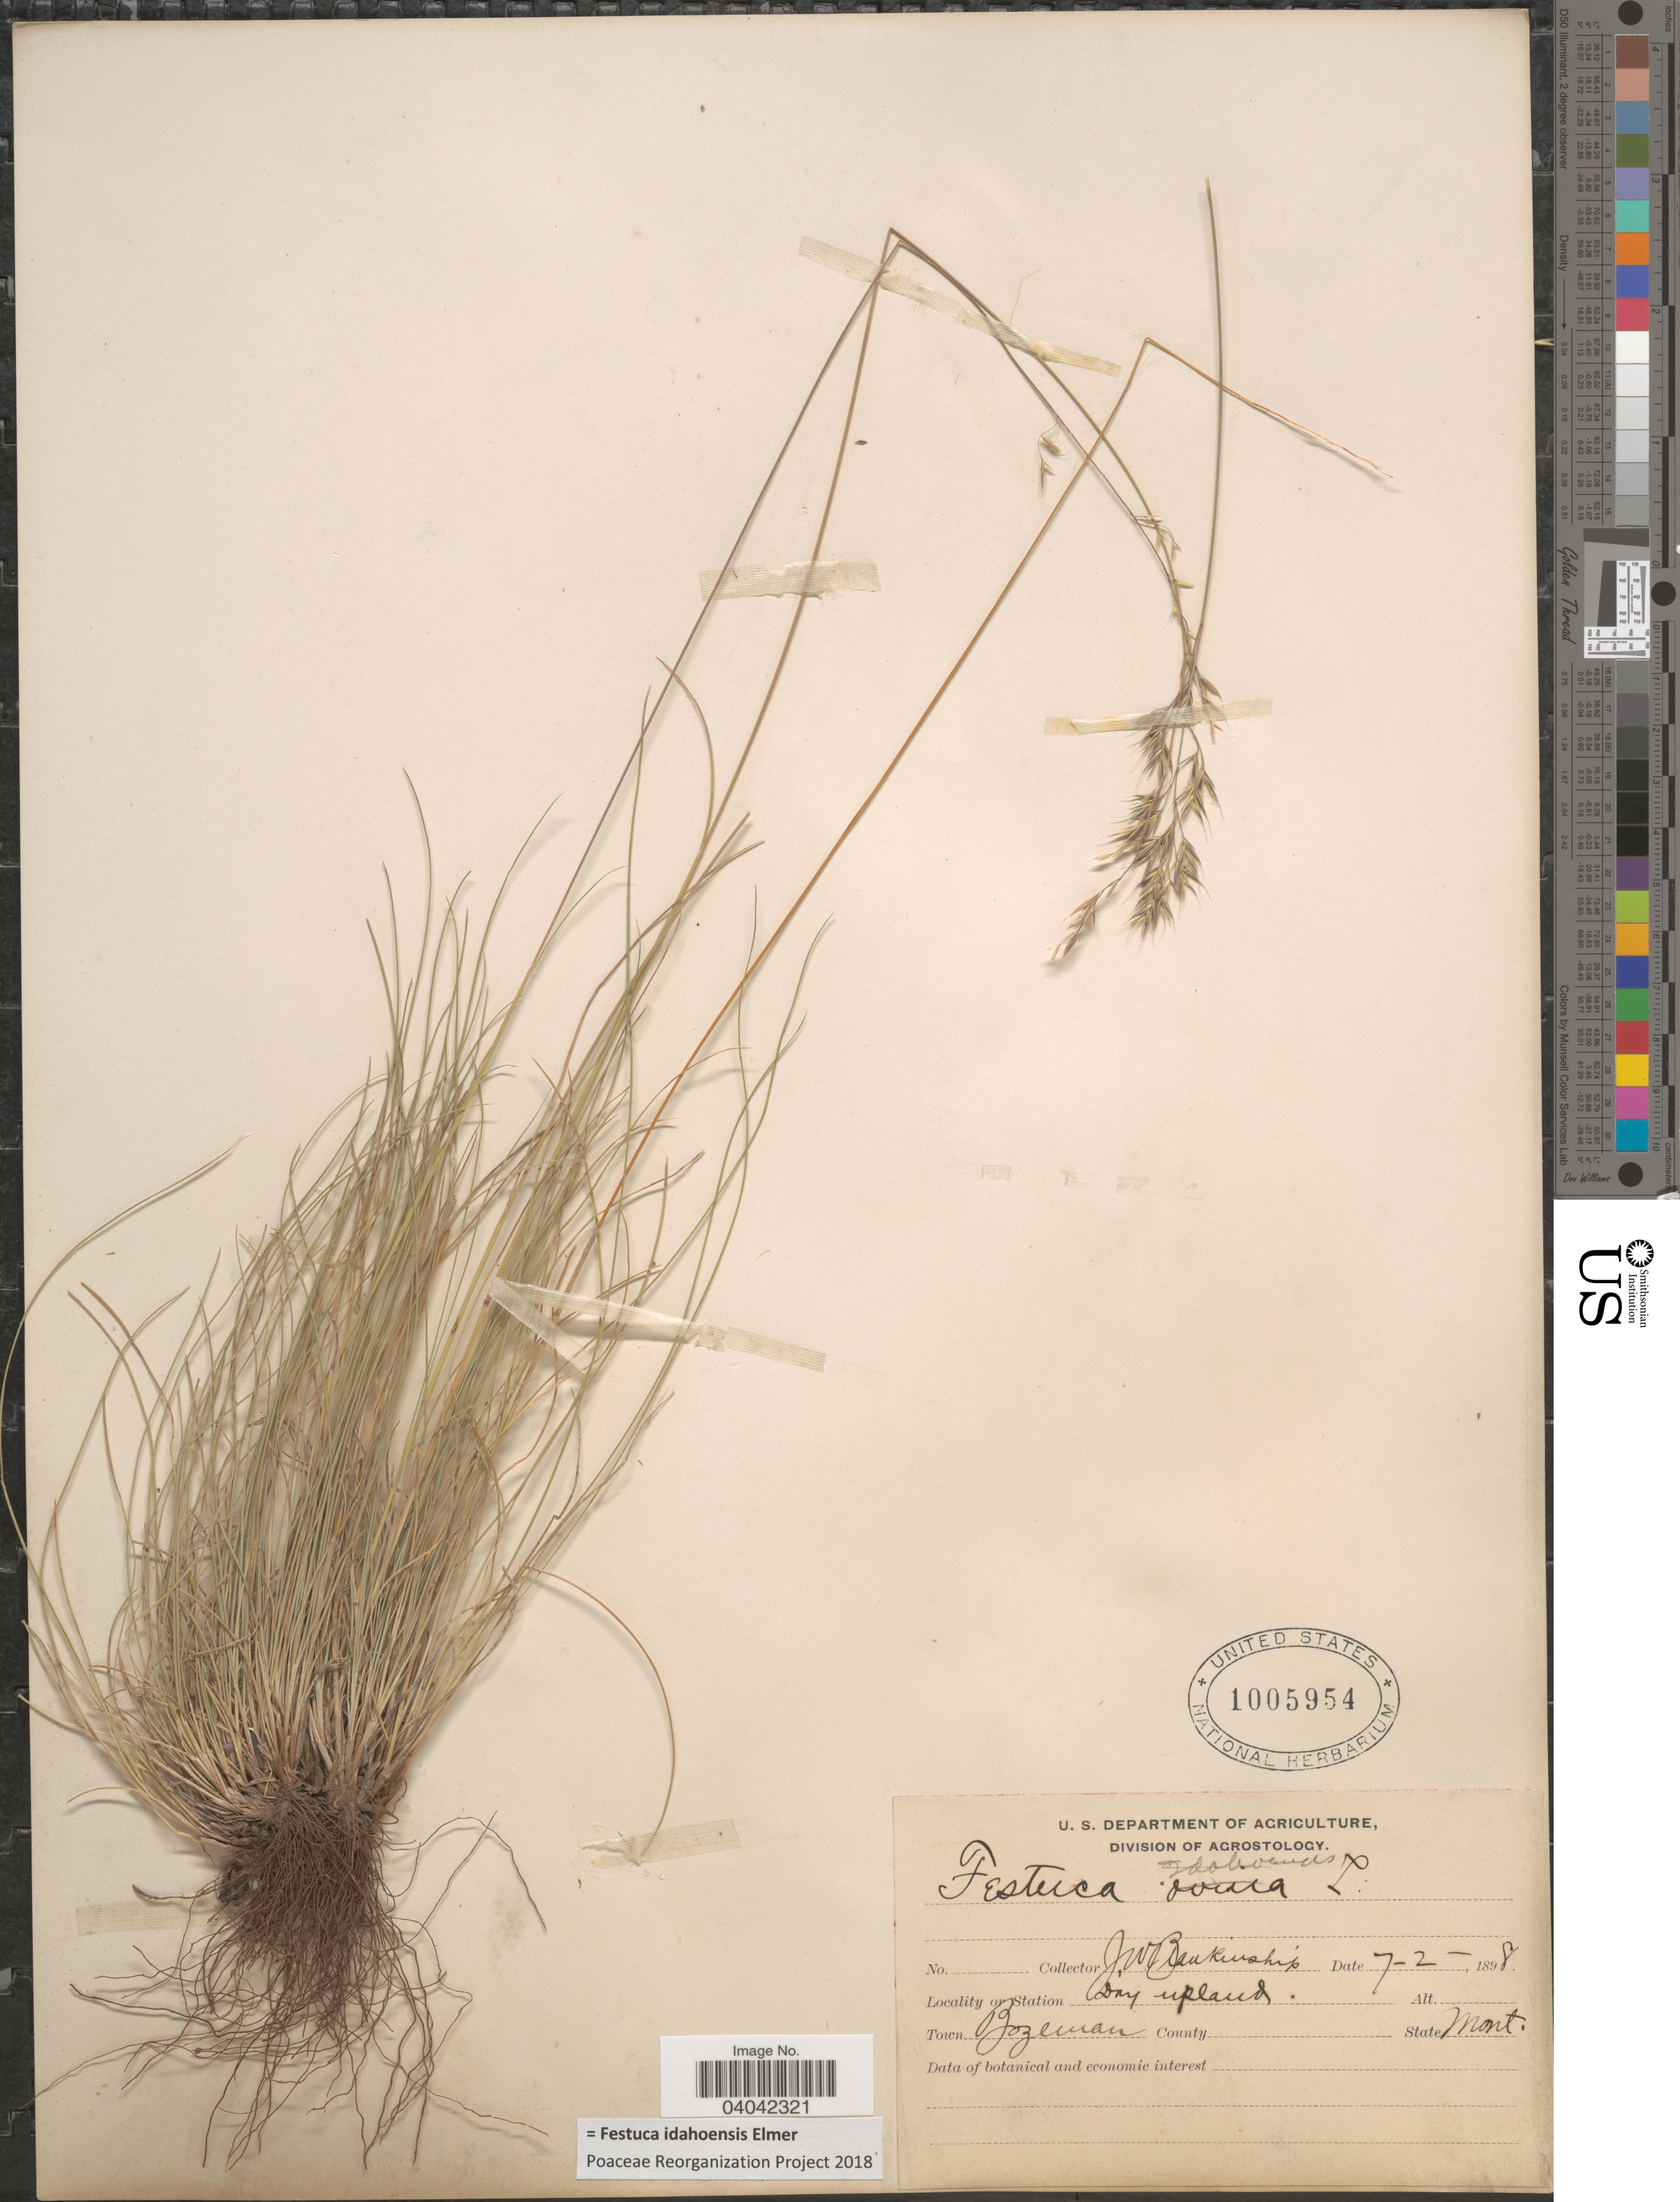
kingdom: Plantae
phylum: Tracheophyta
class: Liliopsida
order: Poales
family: Poaceae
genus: Festuca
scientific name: Festuca idahoensis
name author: Elmer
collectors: J. W. Blankinship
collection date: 1898-07-02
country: United States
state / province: Montana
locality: Town Bozeman.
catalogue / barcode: US 1005954